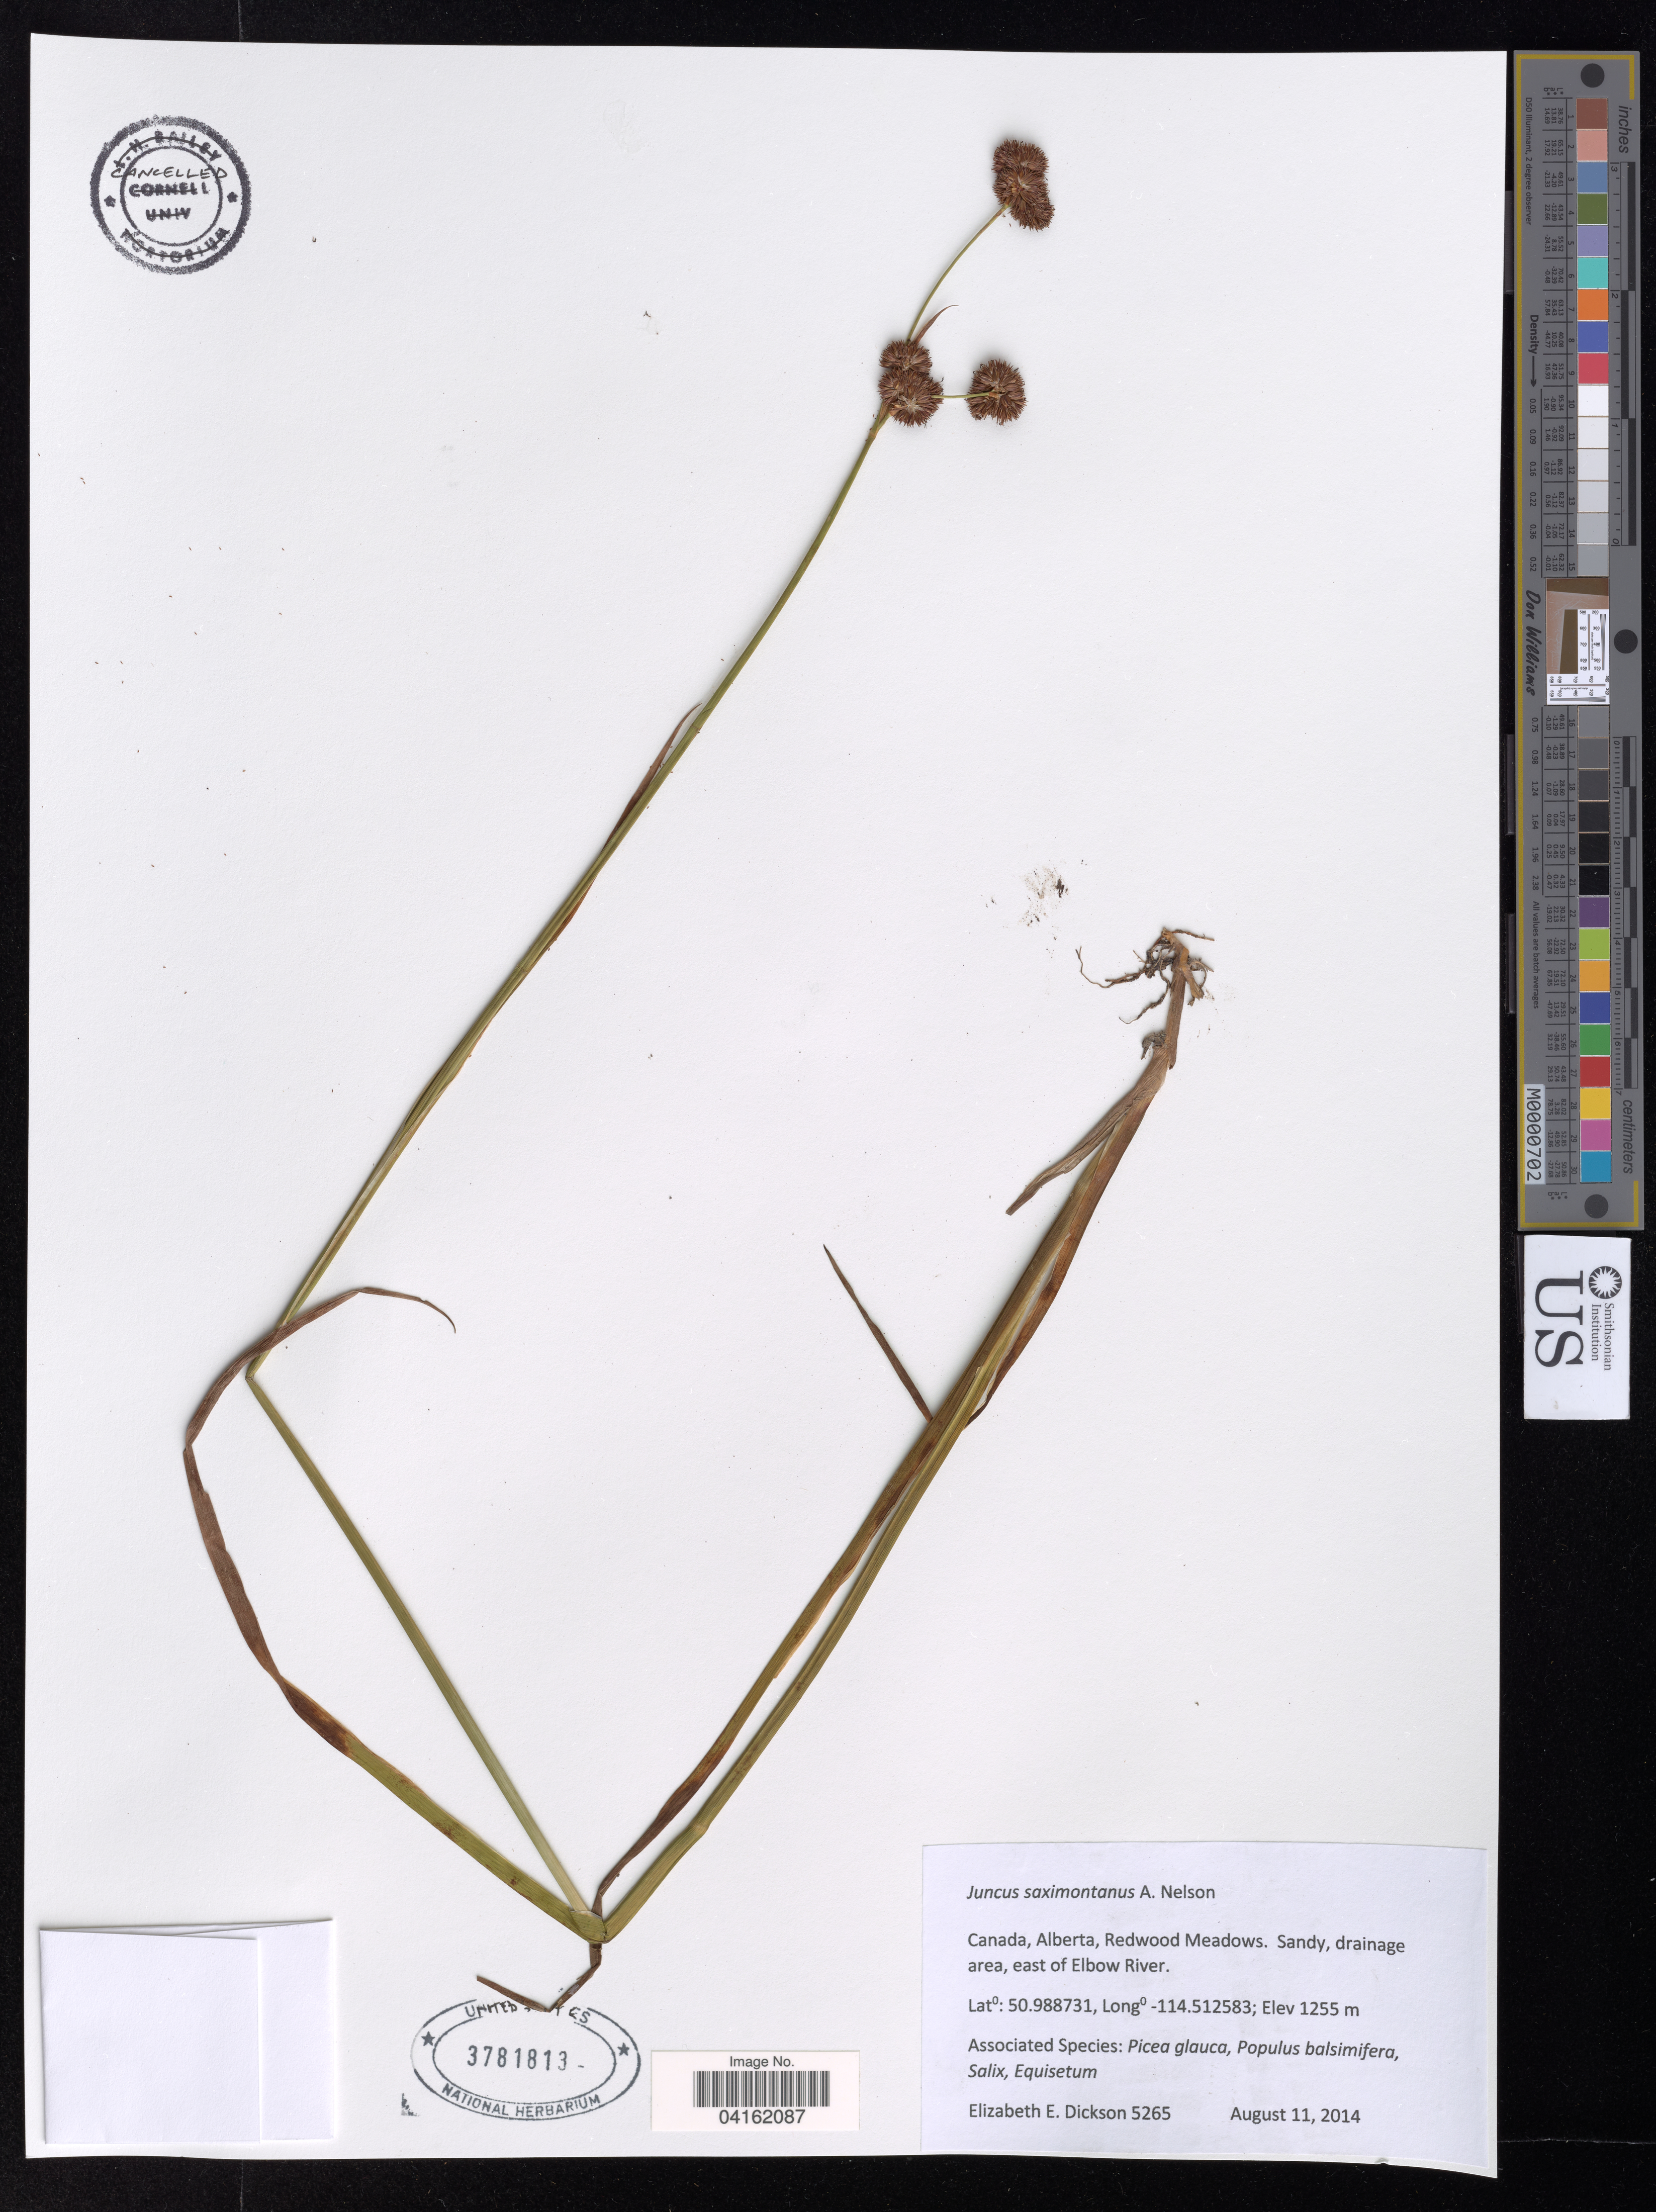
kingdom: Plantae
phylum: Tracheophyta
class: Liliopsida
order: Poales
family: Juncaceae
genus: Juncus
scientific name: Juncus saximontanus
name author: A. Nelson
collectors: E. Dickson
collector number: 5265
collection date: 2014-08-11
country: Canada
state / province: Alberta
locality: Redwood Meadows. Sandy, drainage area, east of Elbow River.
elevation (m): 1255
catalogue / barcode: US 3781813